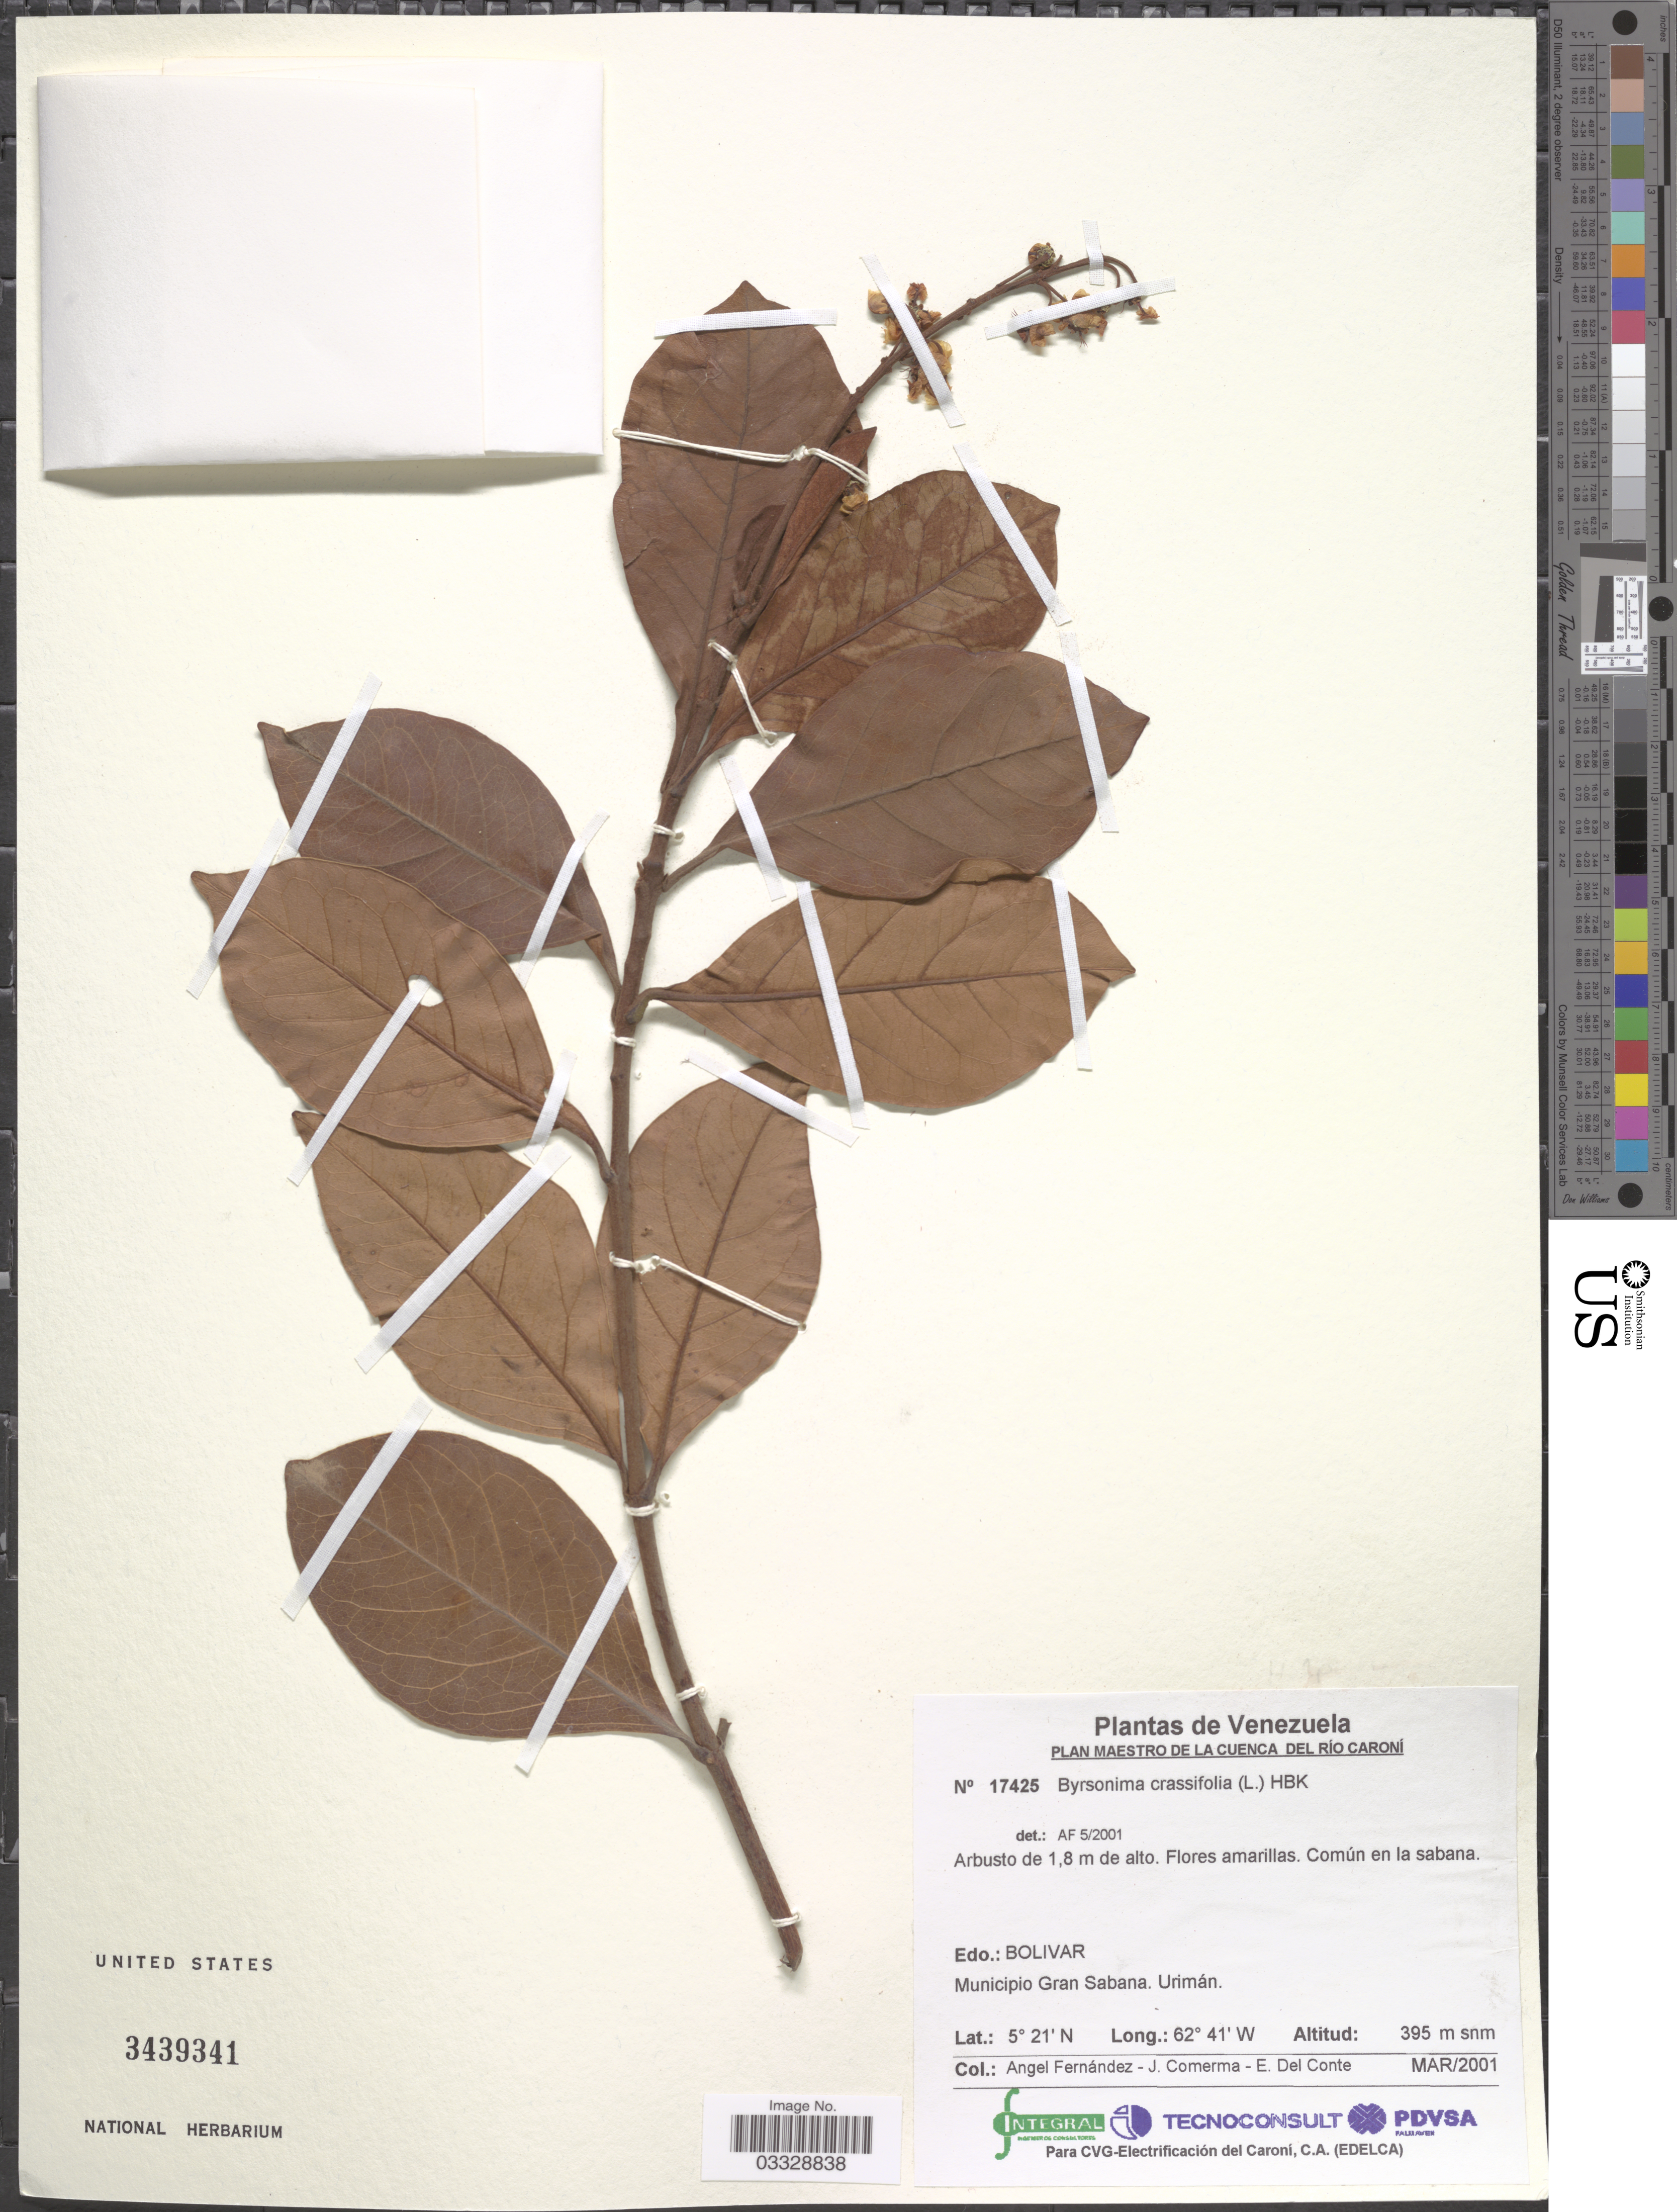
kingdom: Plantae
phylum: Tracheophyta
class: Magnoliopsida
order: Malpighiales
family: Malpighiaceae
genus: Byrsonima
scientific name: Byrsonima crassifolia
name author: (L.) Kunth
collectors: Á. Fernández, J. Comerma & E. Del Conte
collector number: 17425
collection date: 2001-03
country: Venezuela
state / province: Bolivar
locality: Municipio Gran Sabana. Urimán.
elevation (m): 395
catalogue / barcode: US 3439341